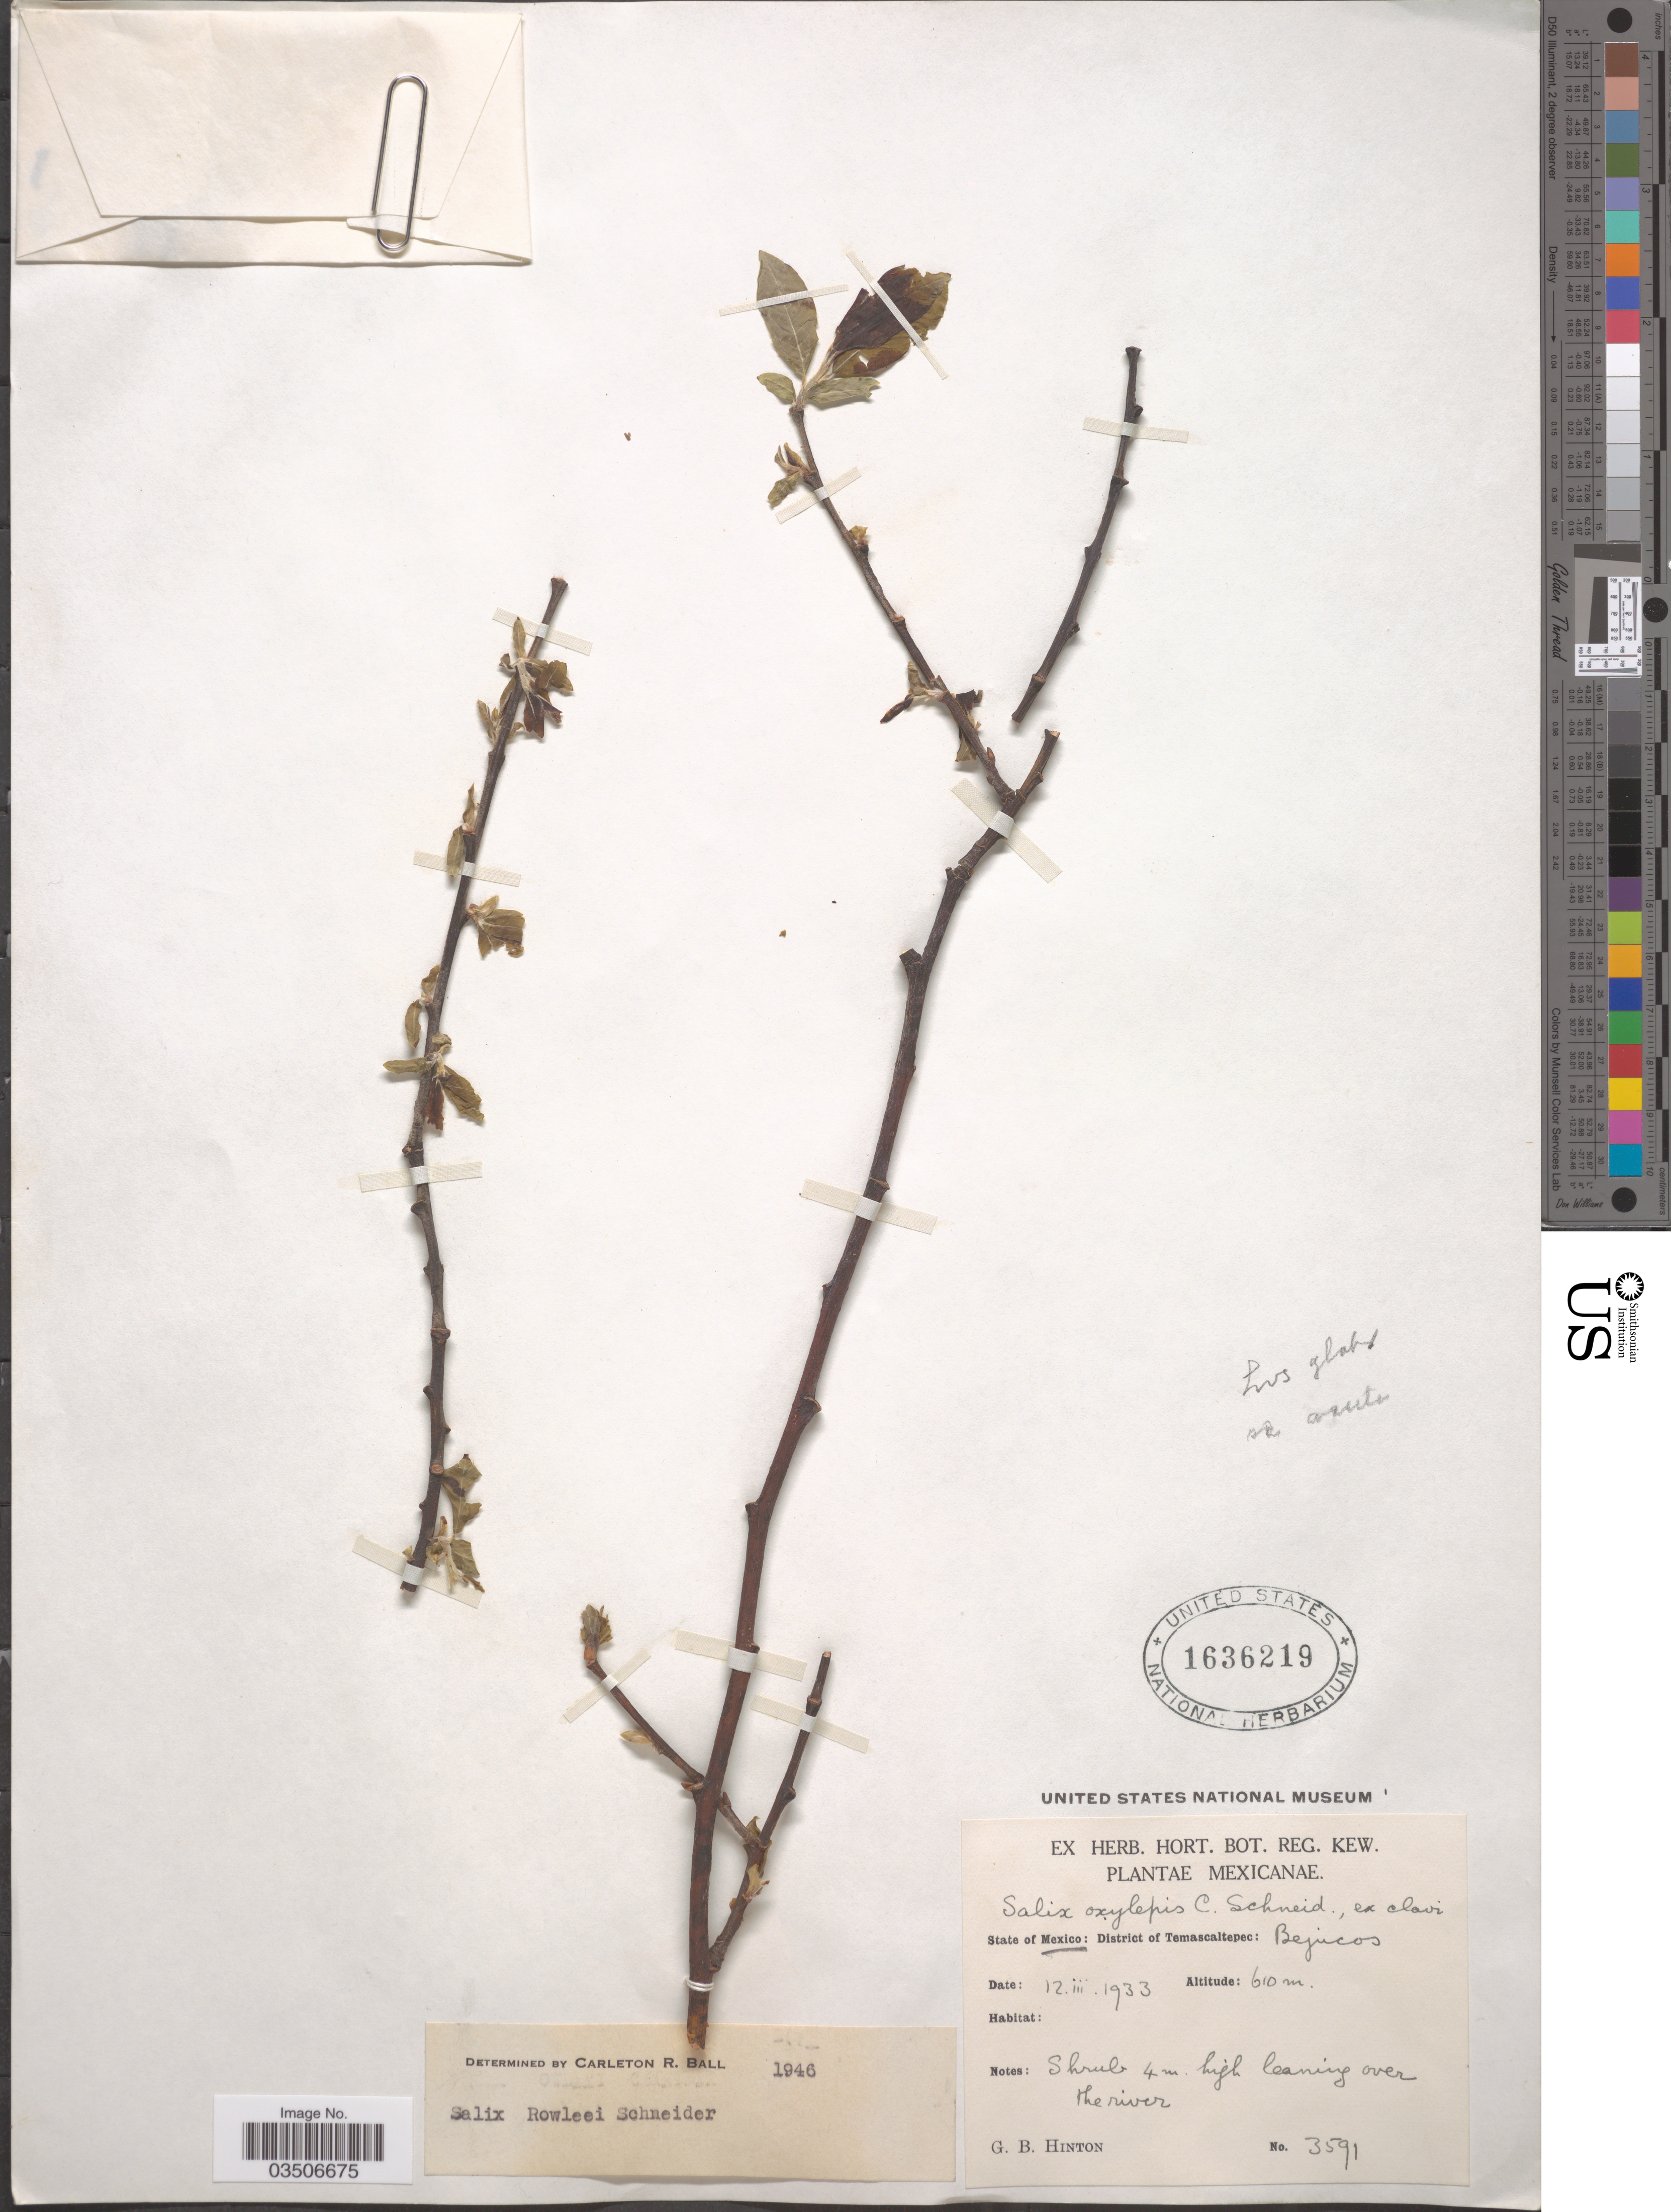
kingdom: Plantae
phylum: Tracheophyta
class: Magnoliopsida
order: Malpighiales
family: Salicaceae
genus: Salix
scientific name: Salix rowleei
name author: C.K. Schneid.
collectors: G. B. Hinton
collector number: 3591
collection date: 1933-03-12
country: Mexico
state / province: México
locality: District of Temascaltepec: Bejucos.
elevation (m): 610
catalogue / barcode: US 1636219